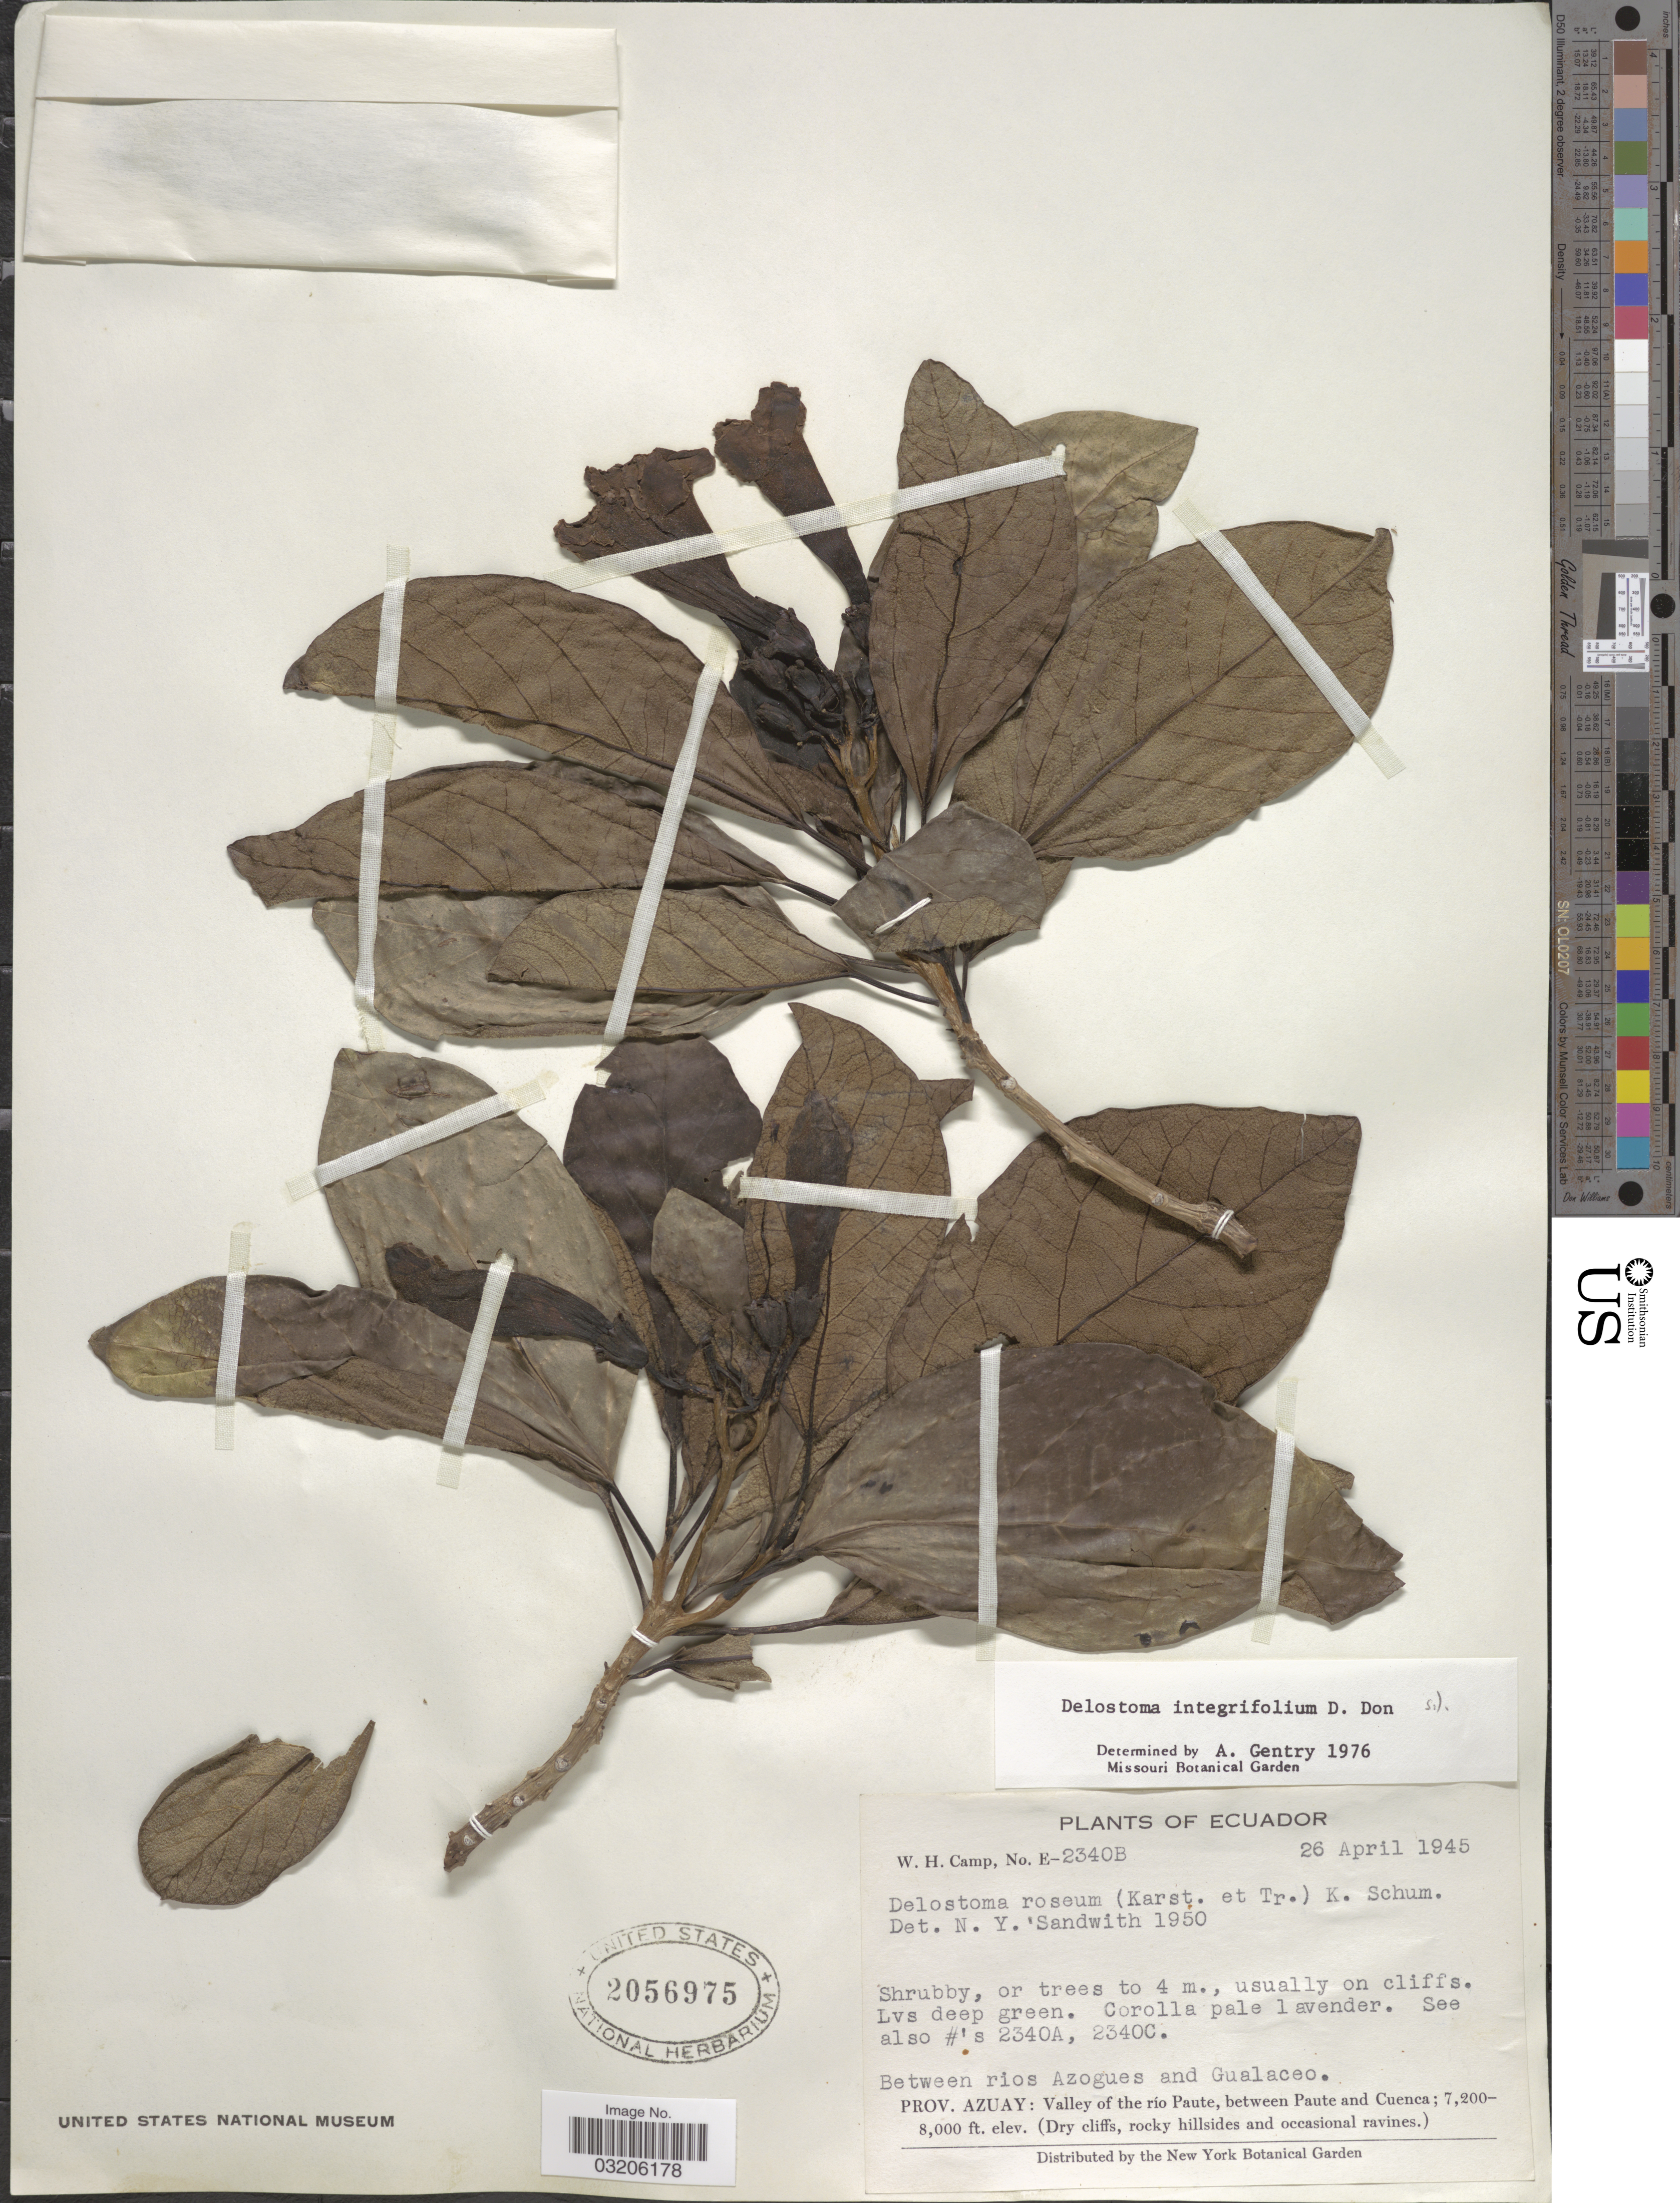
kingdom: Plantae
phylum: Tracheophyta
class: Magnoliopsida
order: Lamiales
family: Bignoniaceae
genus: Delostoma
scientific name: Delostoma integrifolium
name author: D. Don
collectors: W. H. Camp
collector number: E-2340B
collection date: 1945-04-26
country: Ecuador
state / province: Azuay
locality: Between rios Azogues and Gualaceo. Valley of the rio Paute, between Paute and Cuenca.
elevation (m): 2195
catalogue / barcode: US 2056975